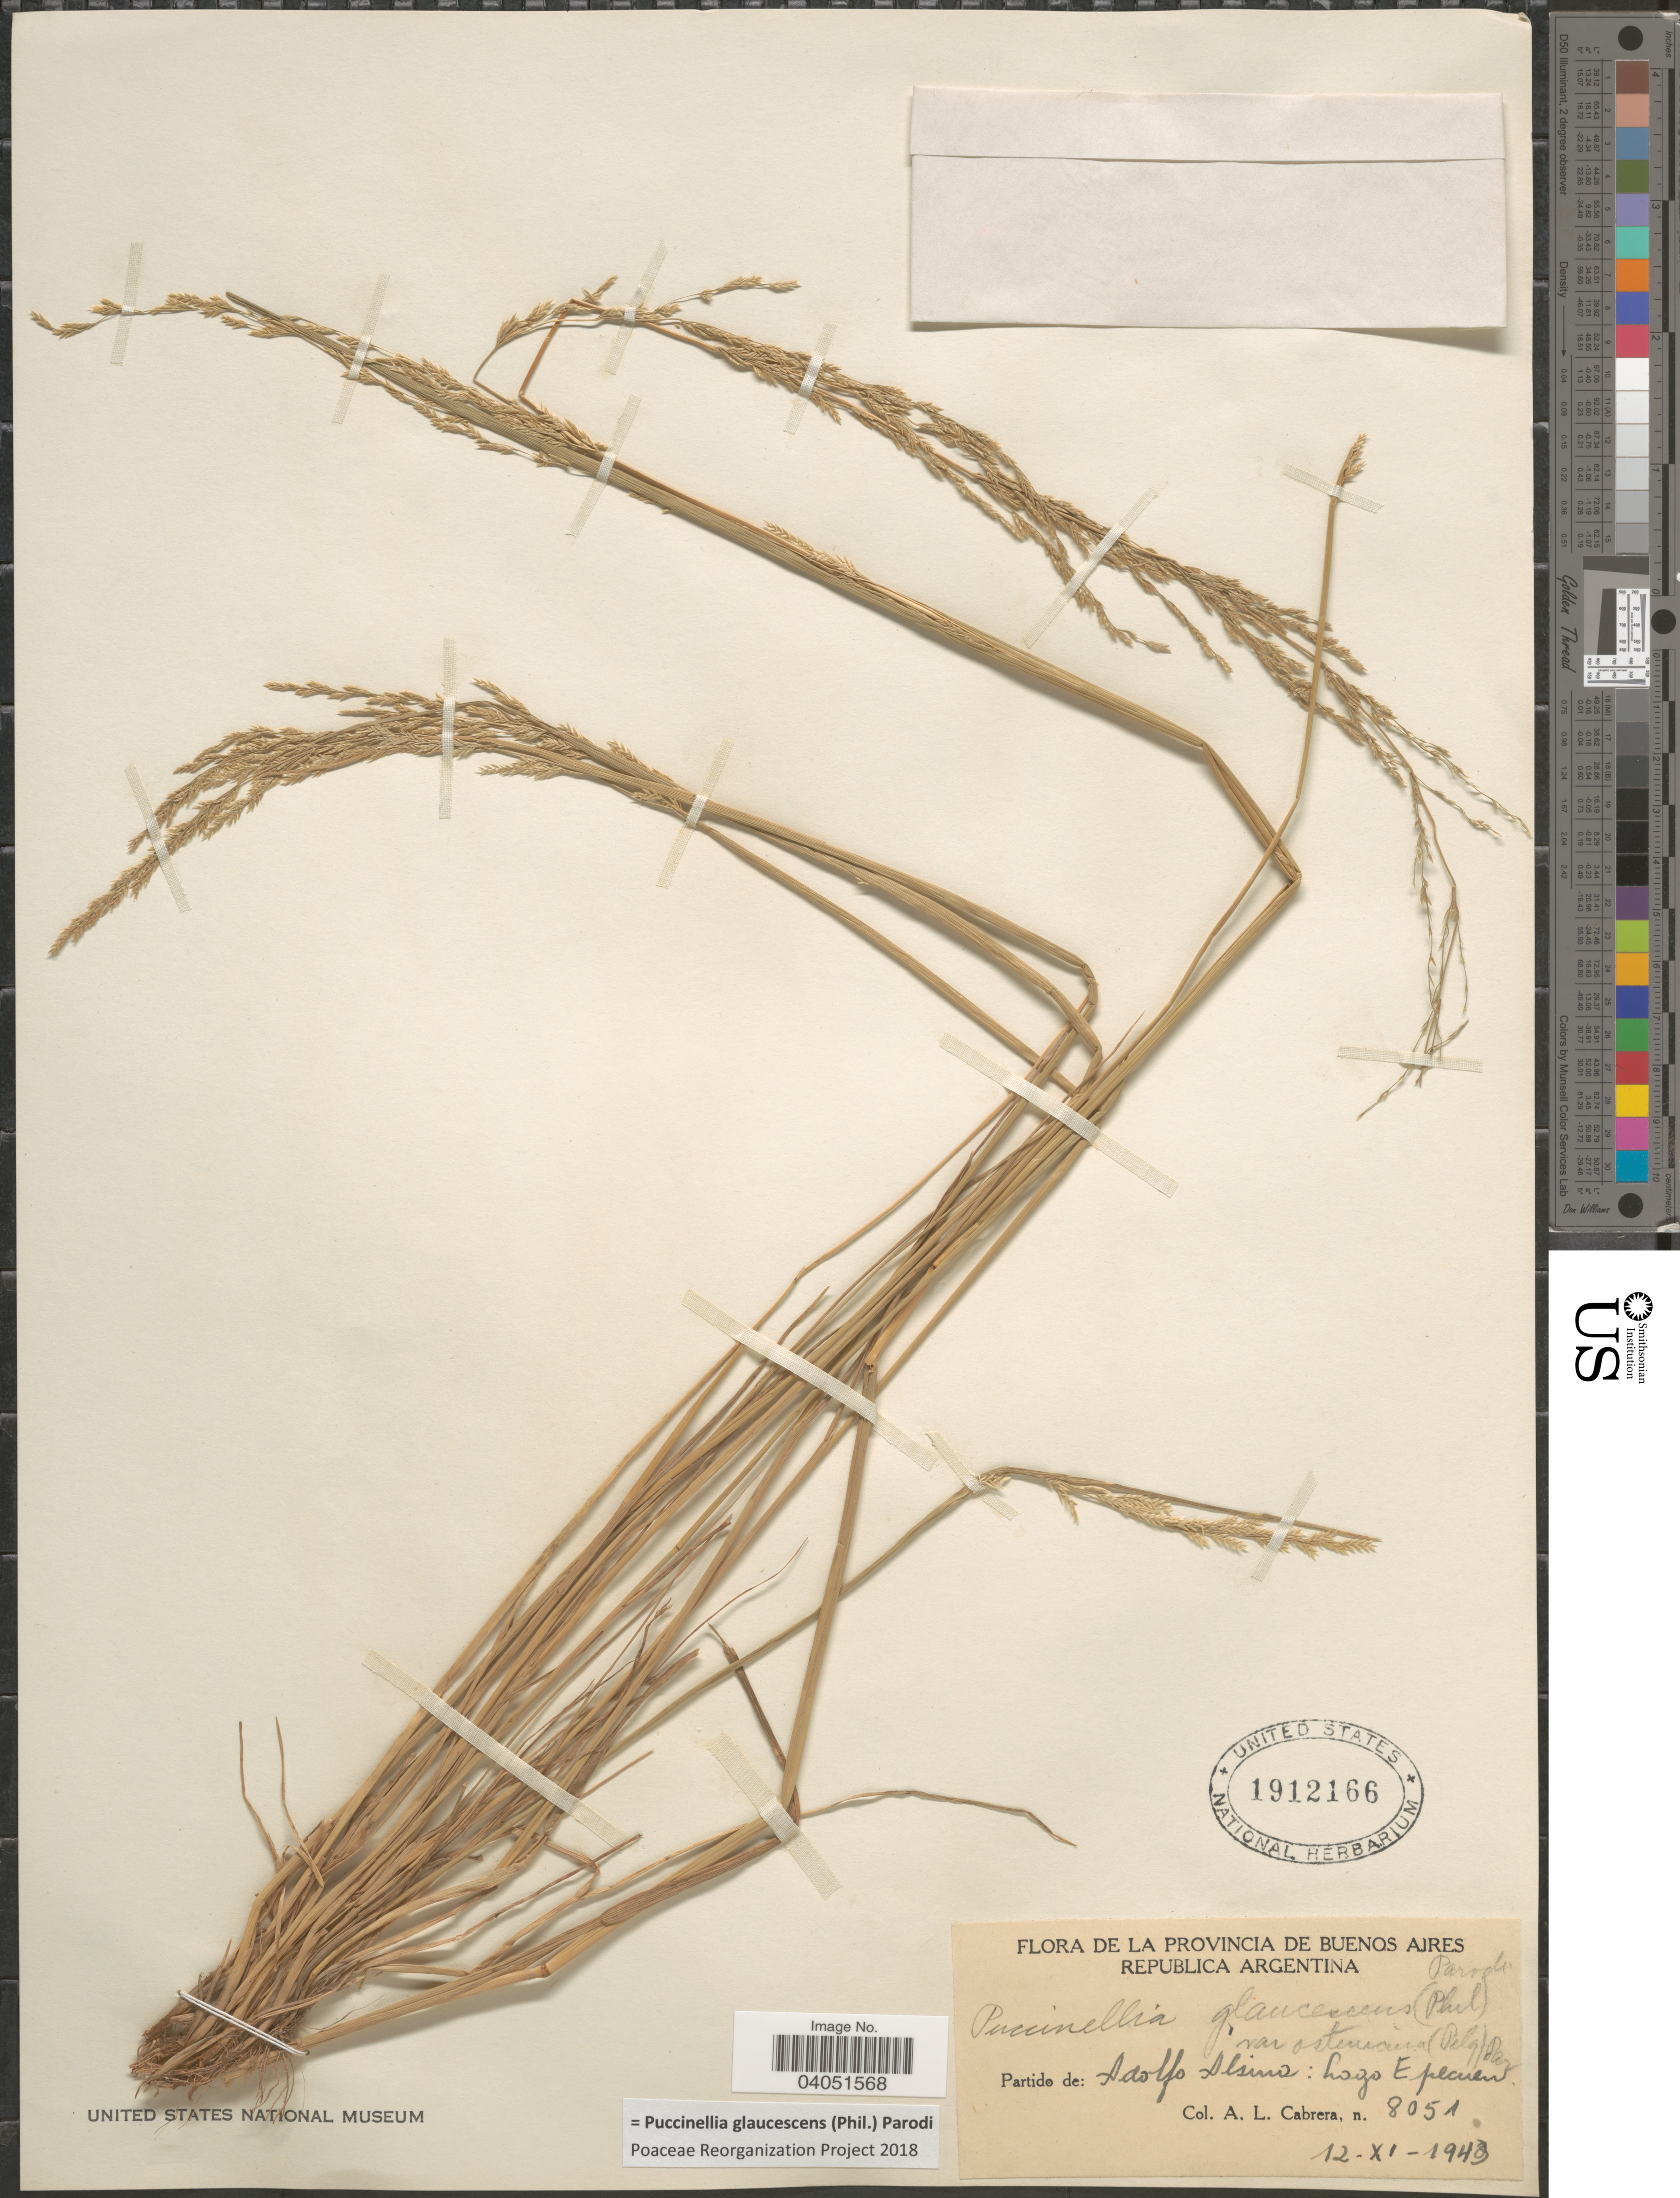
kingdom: Plantae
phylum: Tracheophyta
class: Liliopsida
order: Poales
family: Poaceae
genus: Puccinellia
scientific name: Puccinellia glaucescens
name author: (Phil.) Parodi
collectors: A. L. Cabrera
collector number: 8051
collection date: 1943-11-12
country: Argentina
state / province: Buenos Aires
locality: Partido de: Adolfo Alsina: Lago Epecuen.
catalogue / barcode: US 1912166